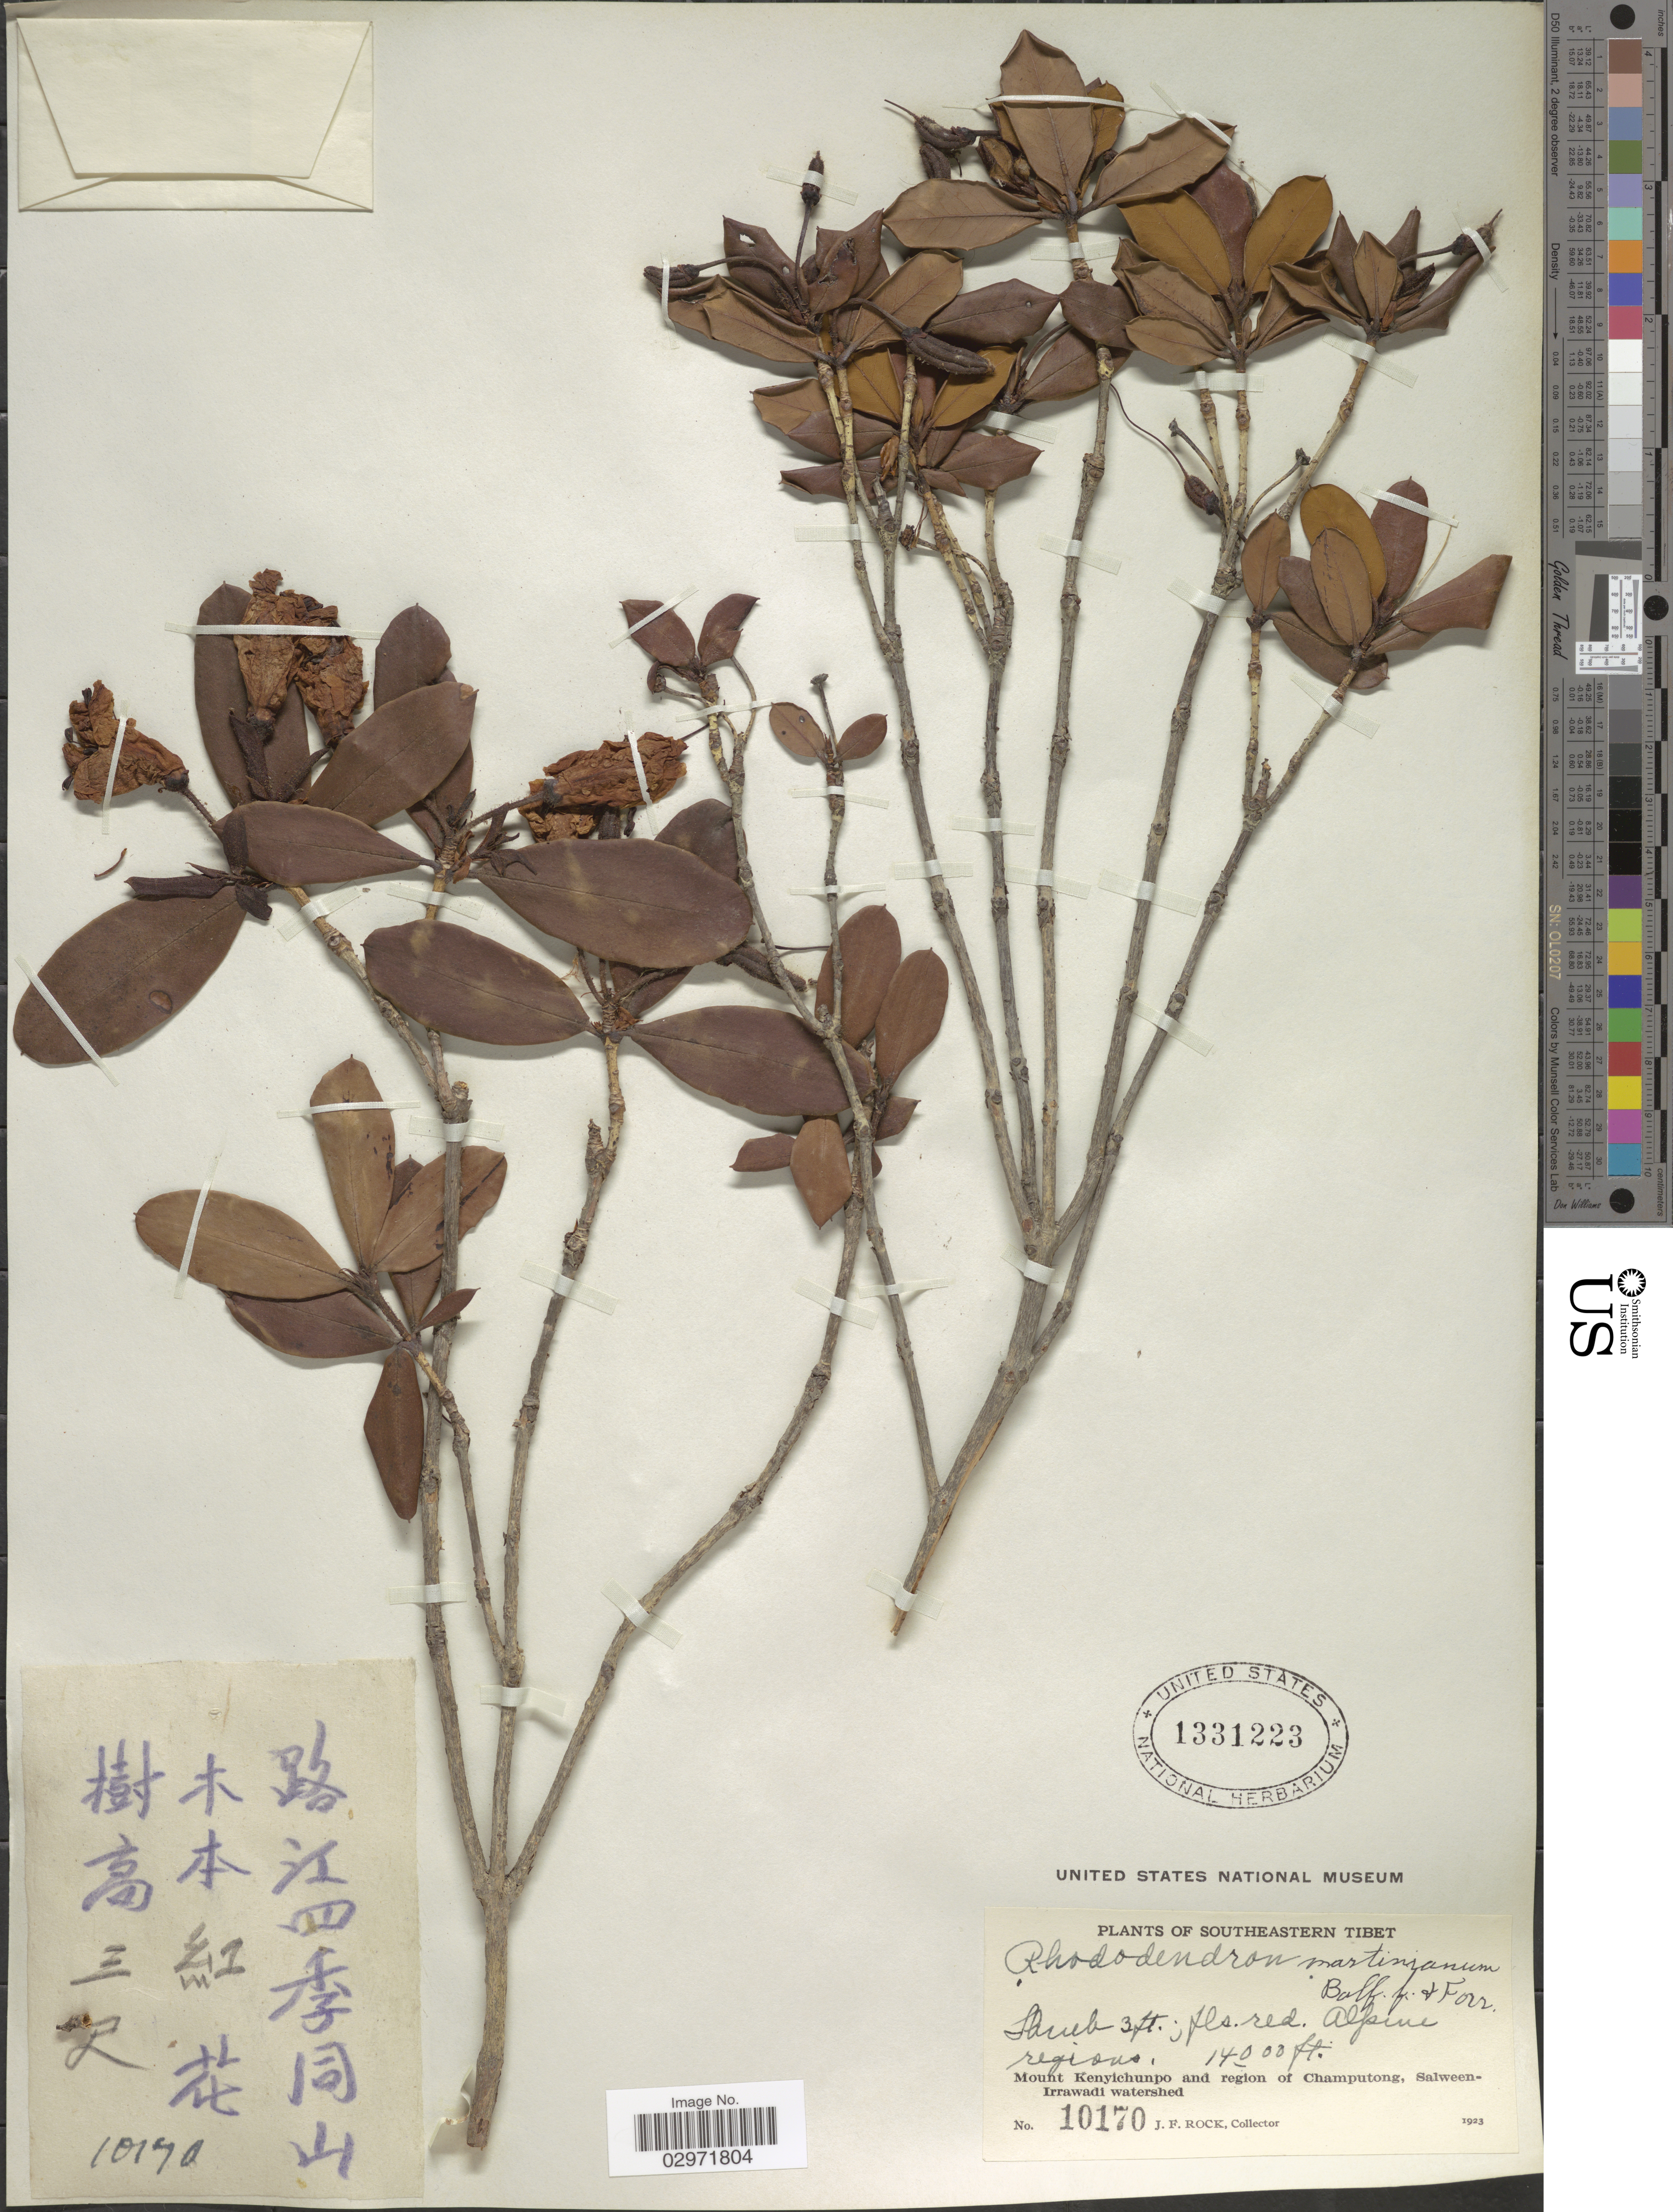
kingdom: Plantae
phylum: Tracheophyta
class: Magnoliopsida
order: Ericales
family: Ericaceae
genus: Rhododendron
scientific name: Rhododendron martinianum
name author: Balf. f. & Forrest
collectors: J. Rock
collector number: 10170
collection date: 1923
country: China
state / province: Xizang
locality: Southeastern Tibet. Alpine regions. Mount Kenyichunpo and region of Champutong, Salween-Irrawadi watershed.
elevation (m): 4267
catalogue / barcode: US 1331223